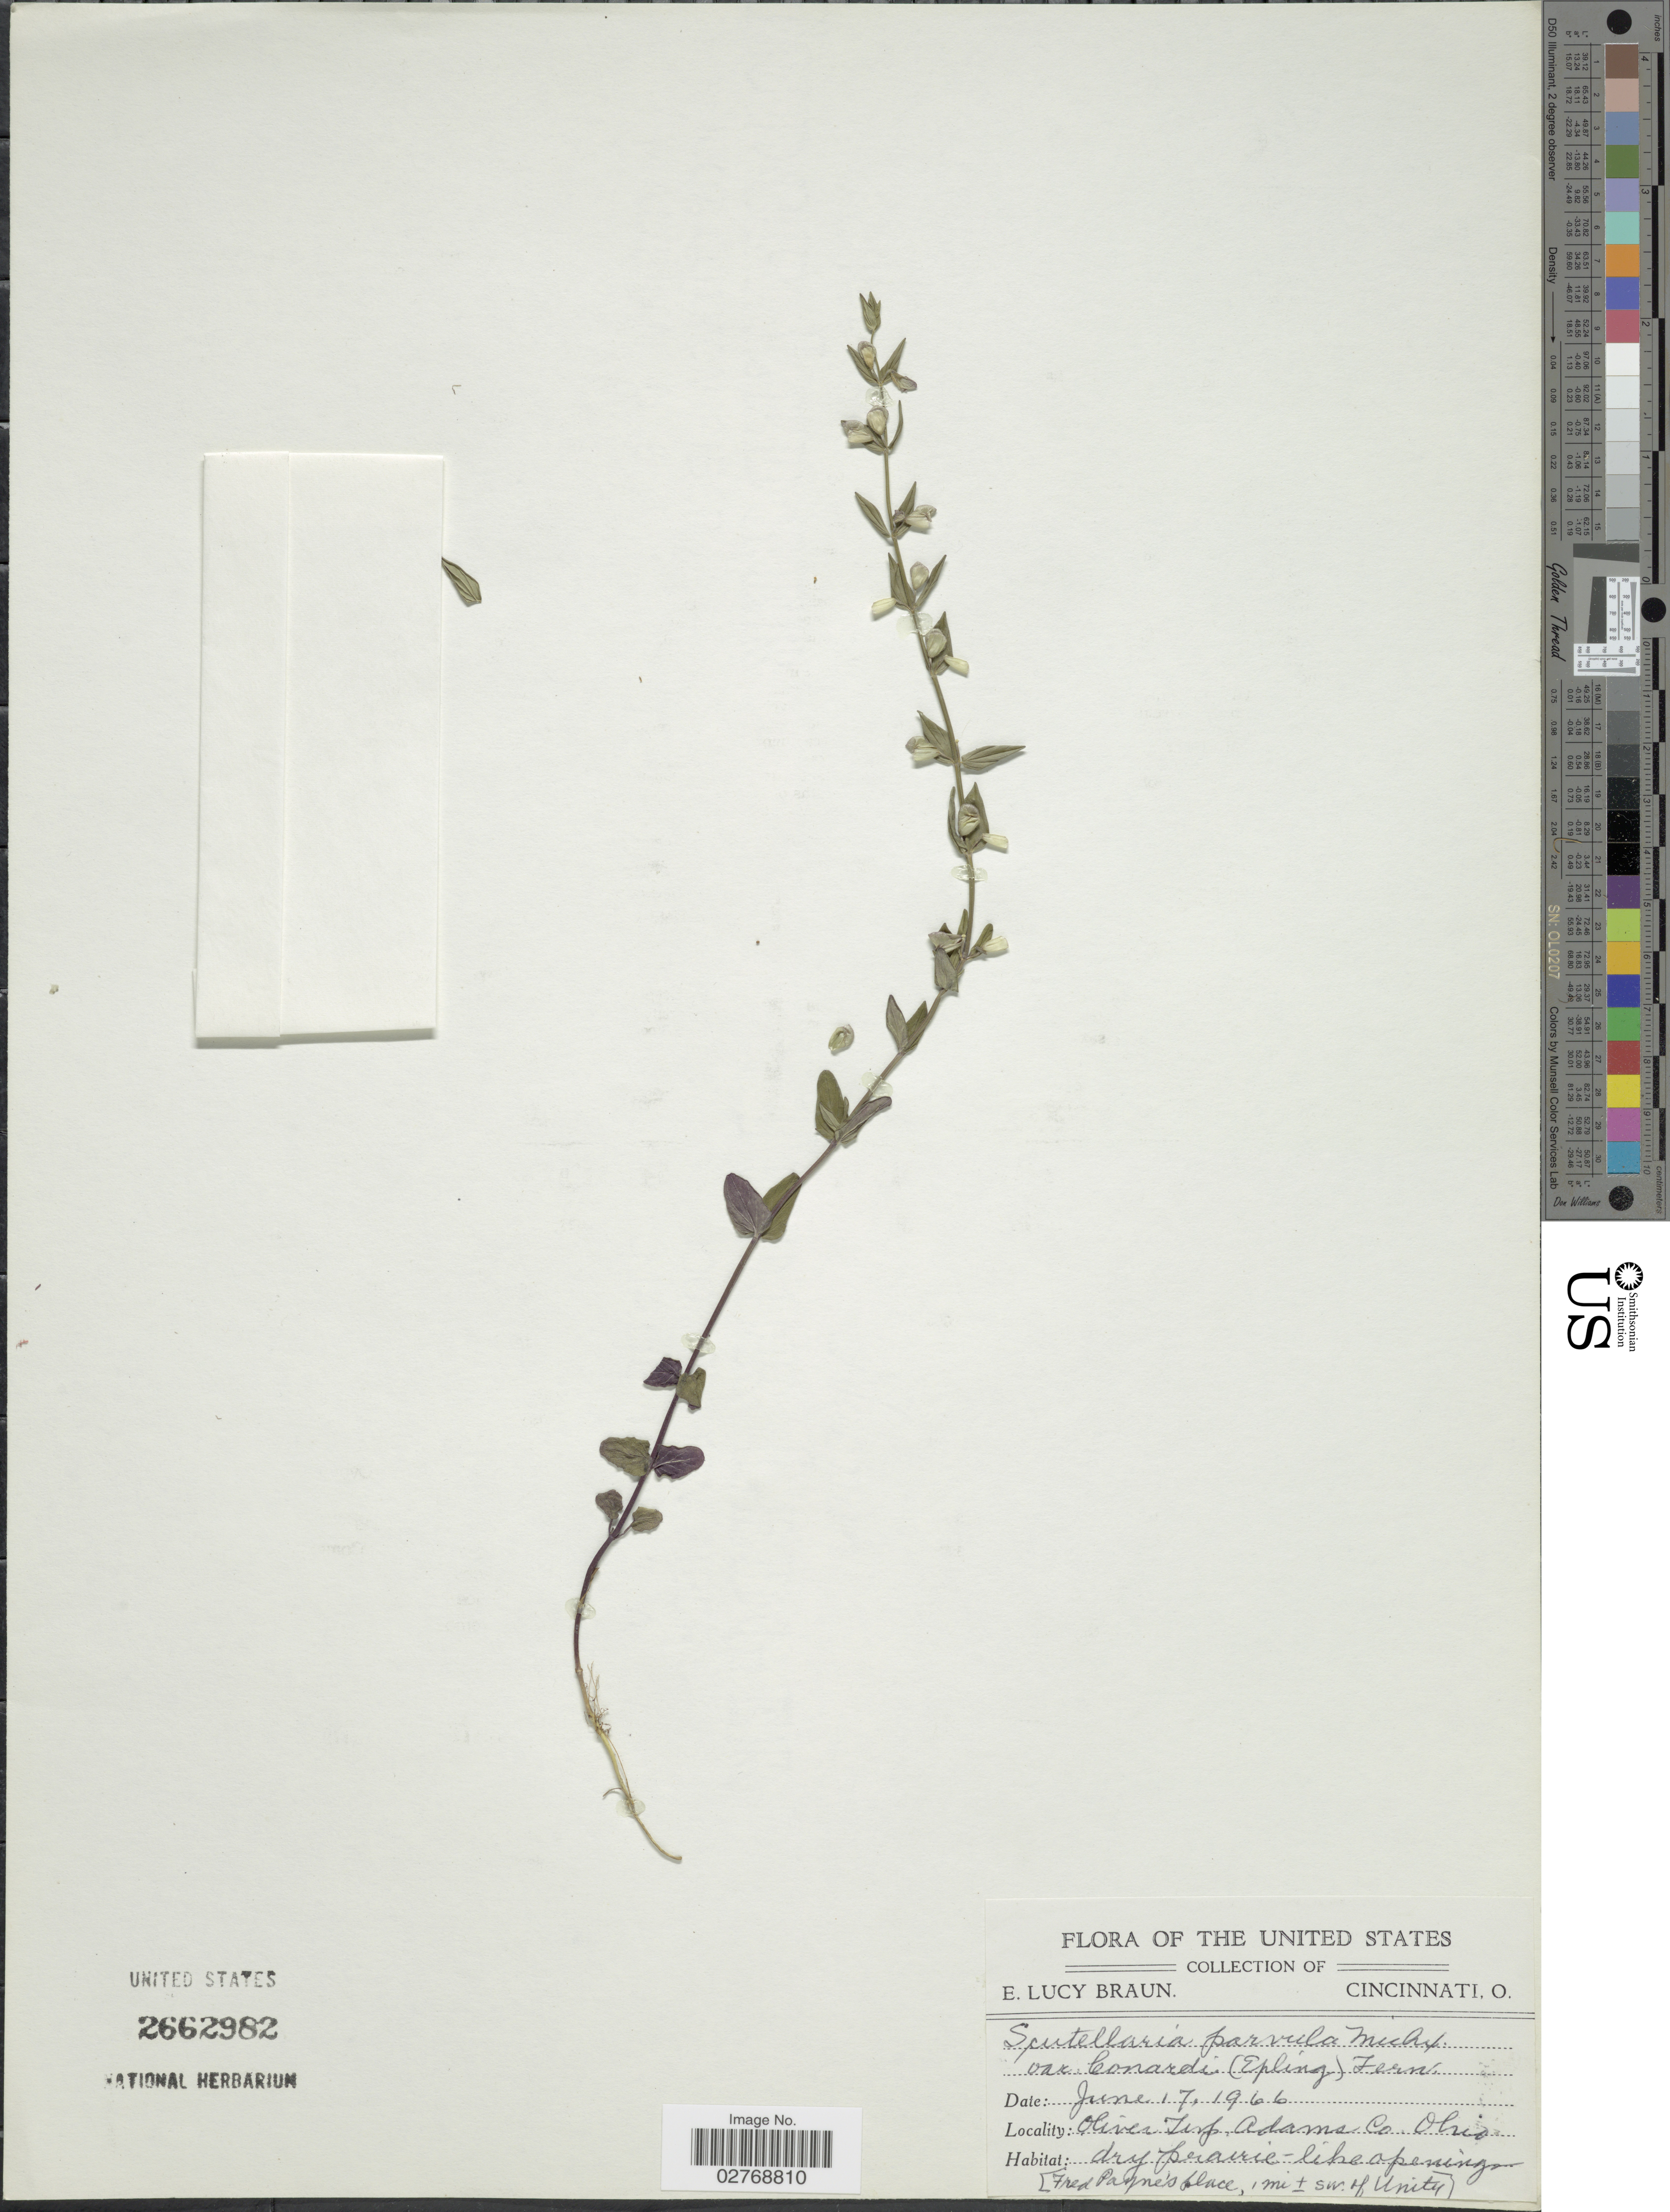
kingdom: Plantae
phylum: Tracheophyta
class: Magnoliopsida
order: Lamiales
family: Lamiaceae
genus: Scutellaria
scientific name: Scutellaria parvula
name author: Michx.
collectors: E. L. Braun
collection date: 1966-06-17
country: United States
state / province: Ohio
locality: Oliver Twp. Adams Co. [Fred Payne's place, 1 mi ± sw of Unity].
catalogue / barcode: US 2662982